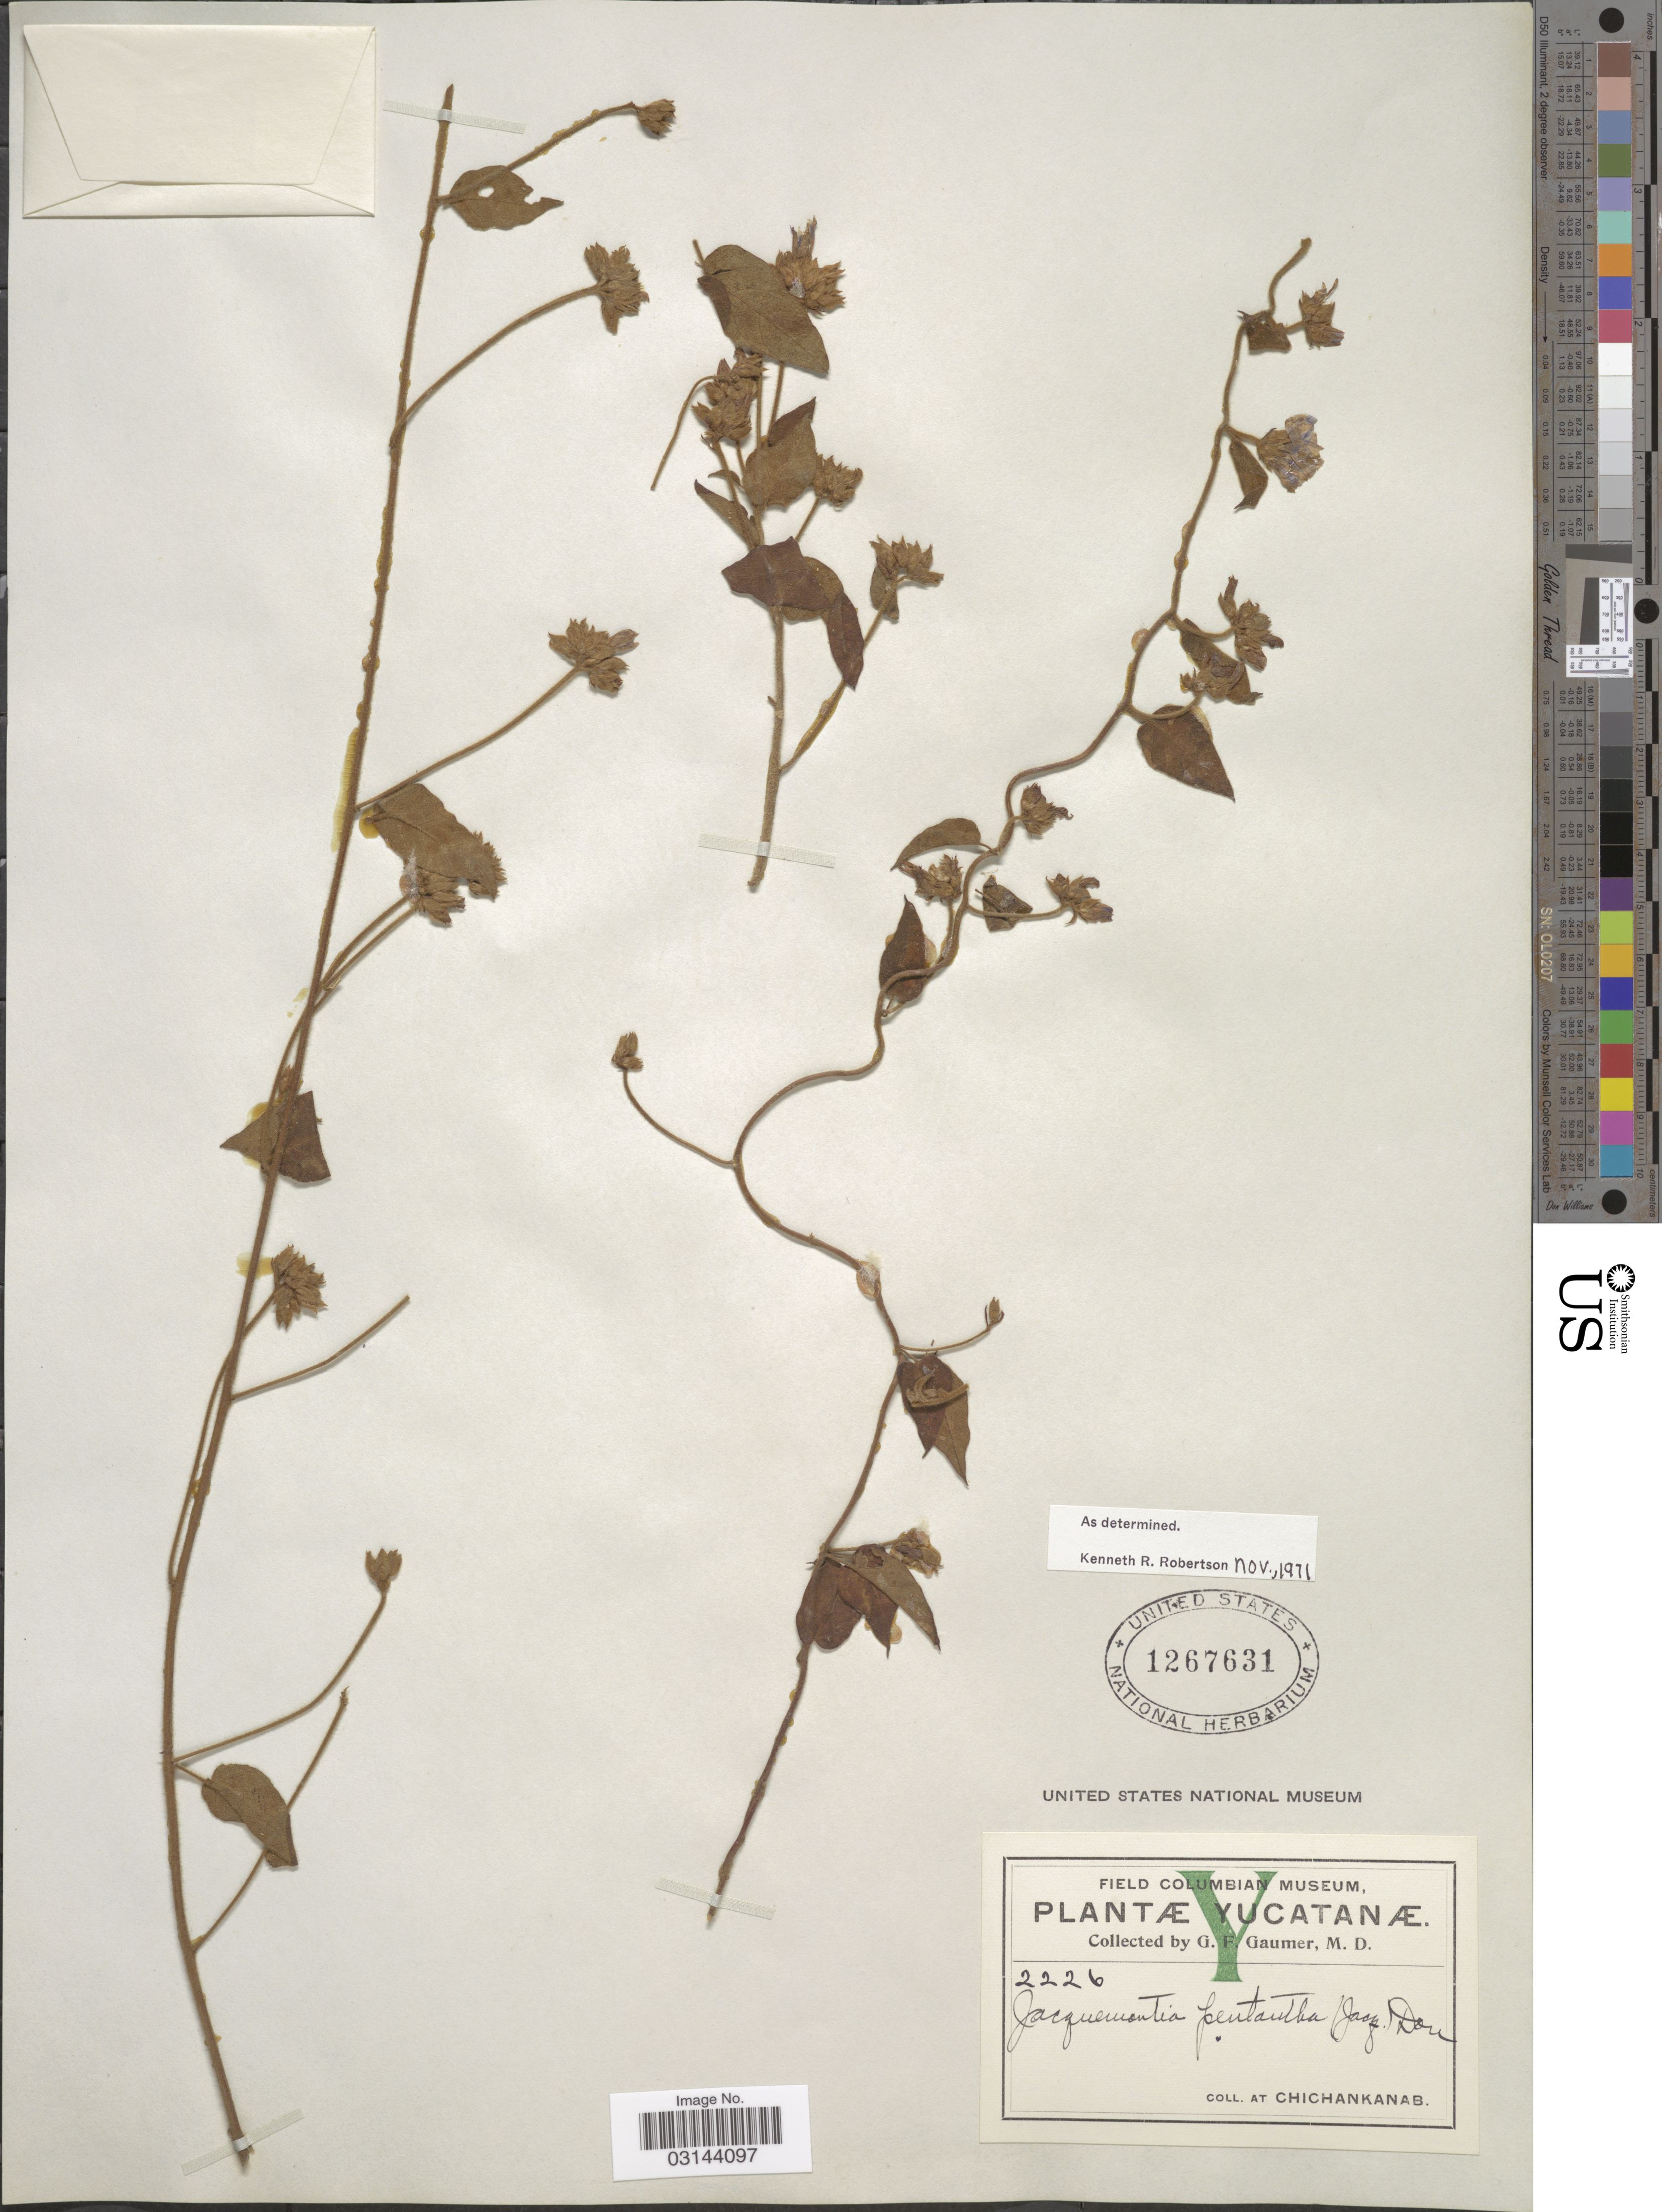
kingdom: Plantae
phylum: Tracheophyta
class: Magnoliopsida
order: Solanales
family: Convolvulaceae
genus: Jacquemontia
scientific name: Jacquemontia pentanthos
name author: (Jacq.) G. Don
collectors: G. F. Gaumer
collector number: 2226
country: Mexico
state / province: Yucatán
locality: Yucatanæ, At Chichankanab.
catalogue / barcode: US 1267631